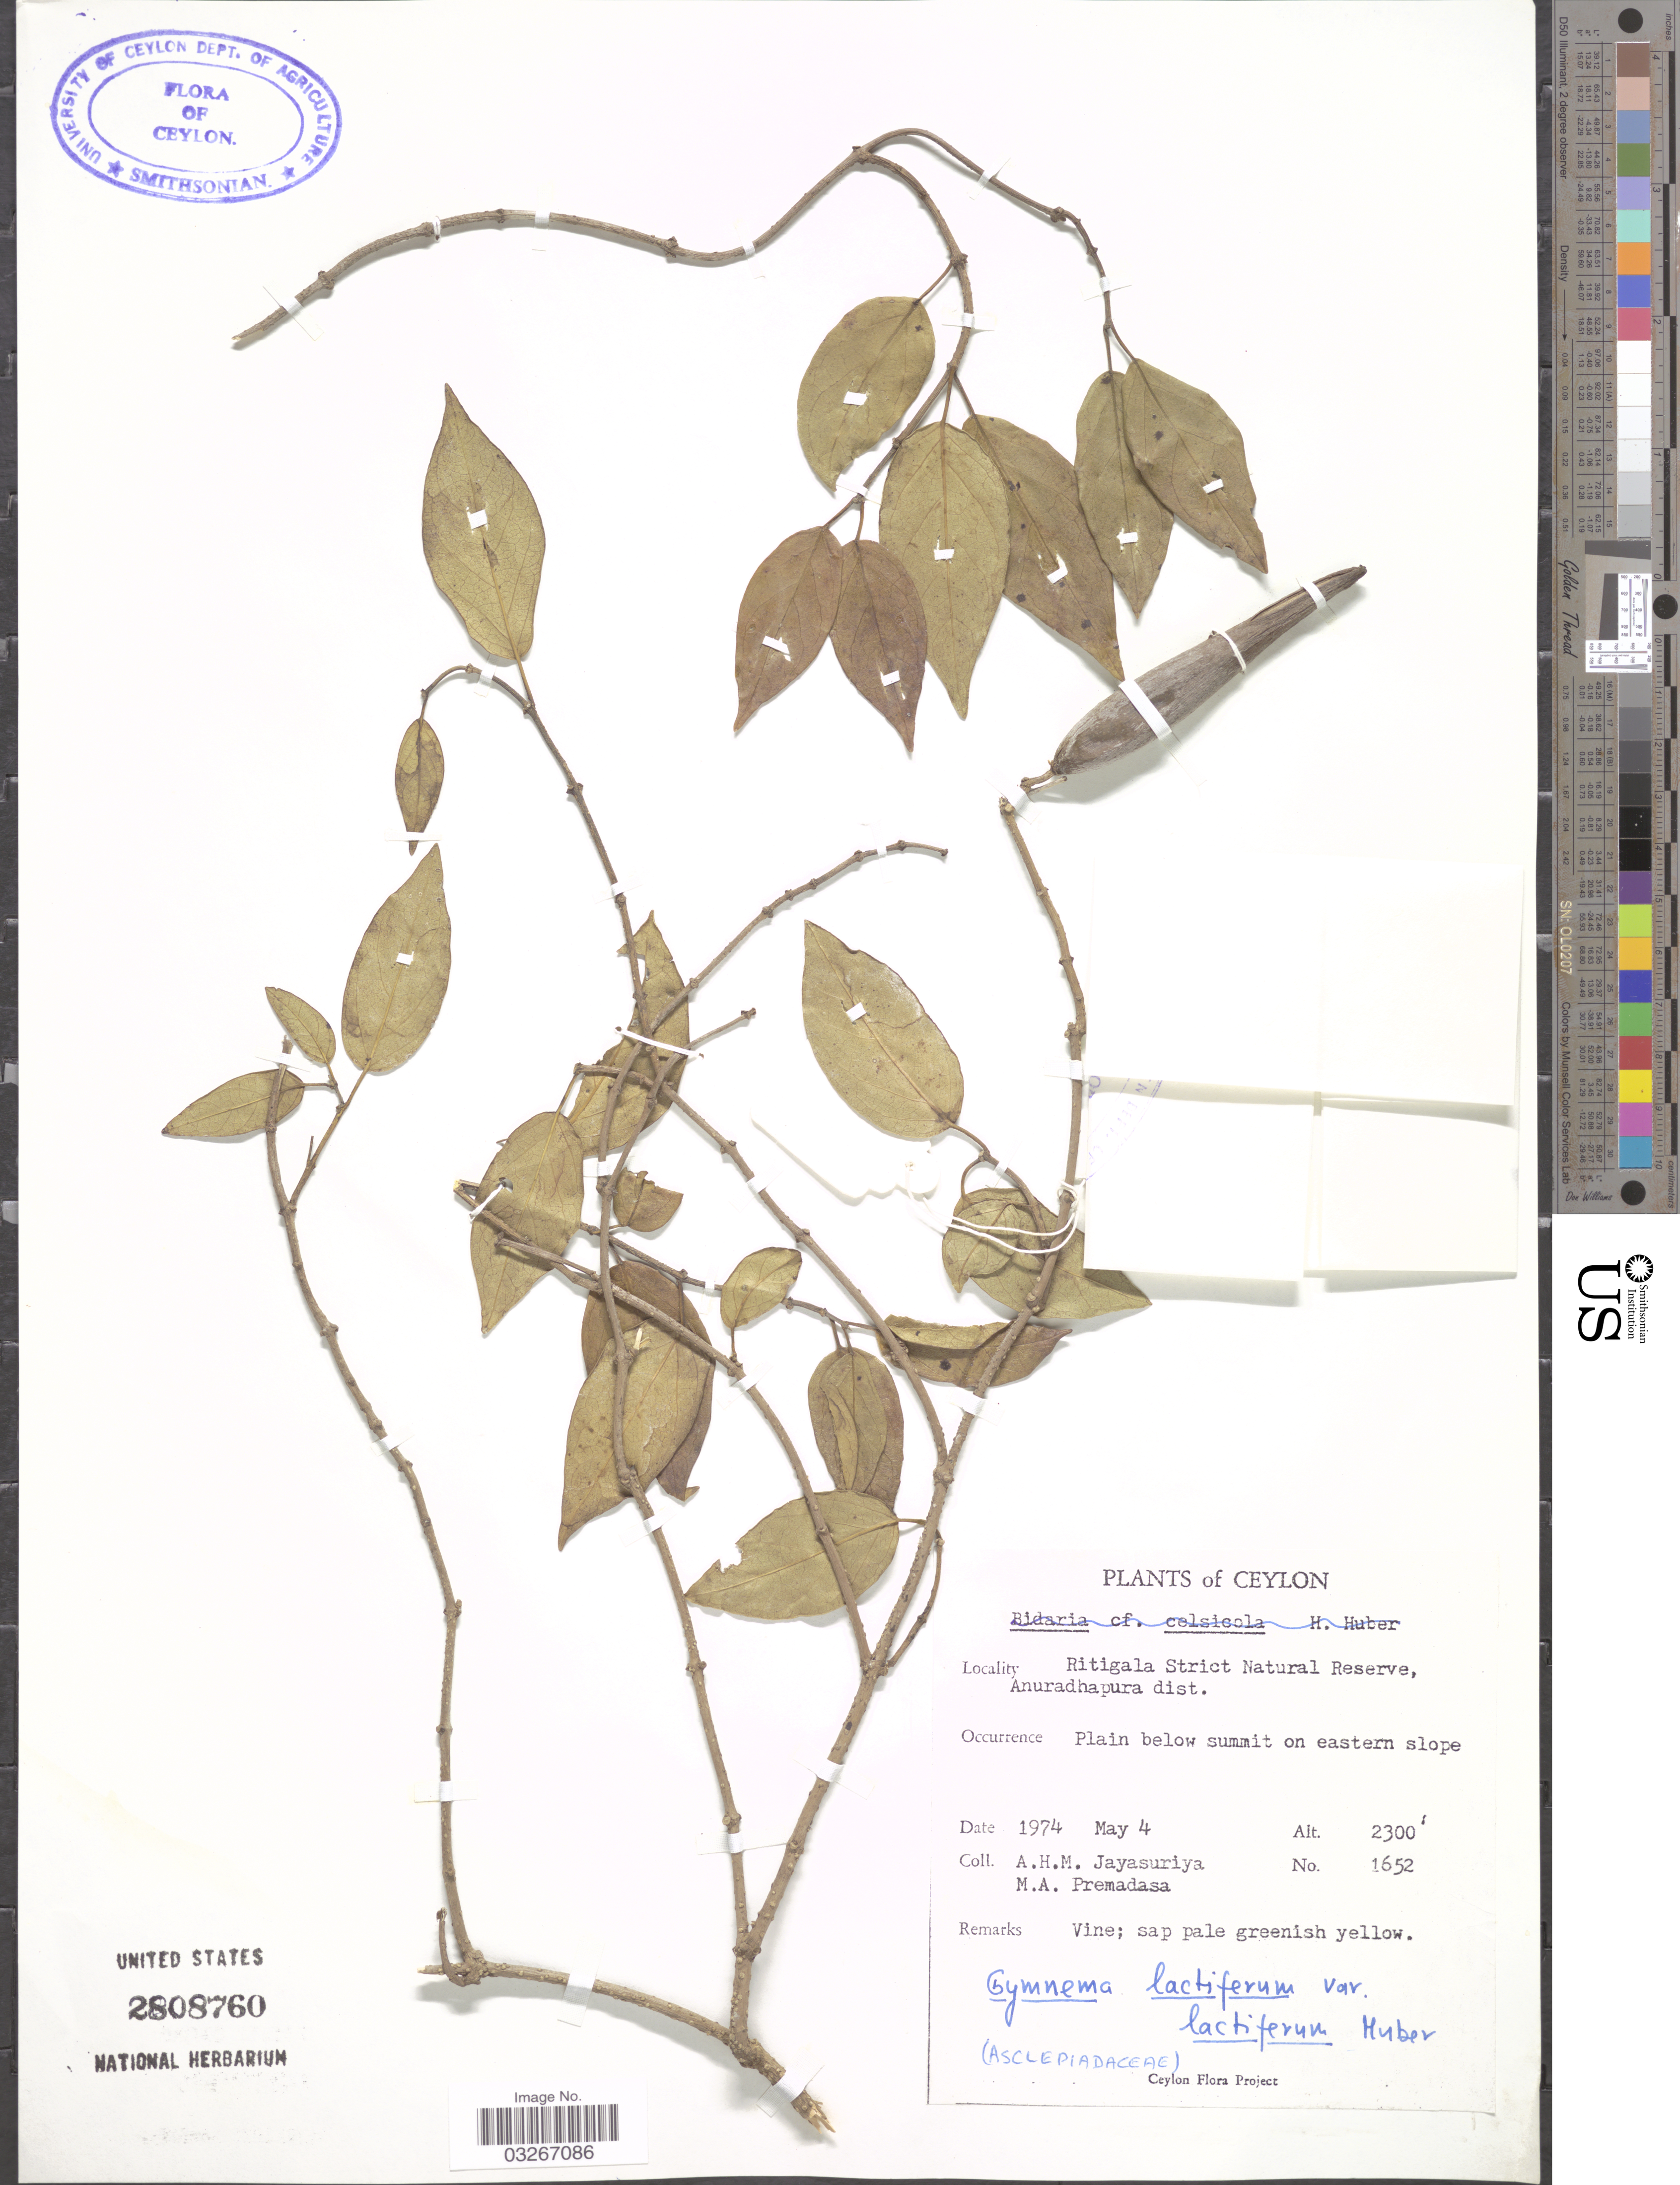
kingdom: Plantae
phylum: Tracheophyta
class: Magnoliopsida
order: Gentianales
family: Apocynaceae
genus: Gymnema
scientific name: Gymnema lactiferum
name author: (L.) R. Br. ex Schult.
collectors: A. H. Jayasuriya & M. Premadasa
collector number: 1652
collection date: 1974-05-04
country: Sri Lanka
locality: Ceylon. Ritigala Strict Natural Reserve, Anuradhapura dist. Plain below summit on eastern slope.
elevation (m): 701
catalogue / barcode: US 2808760